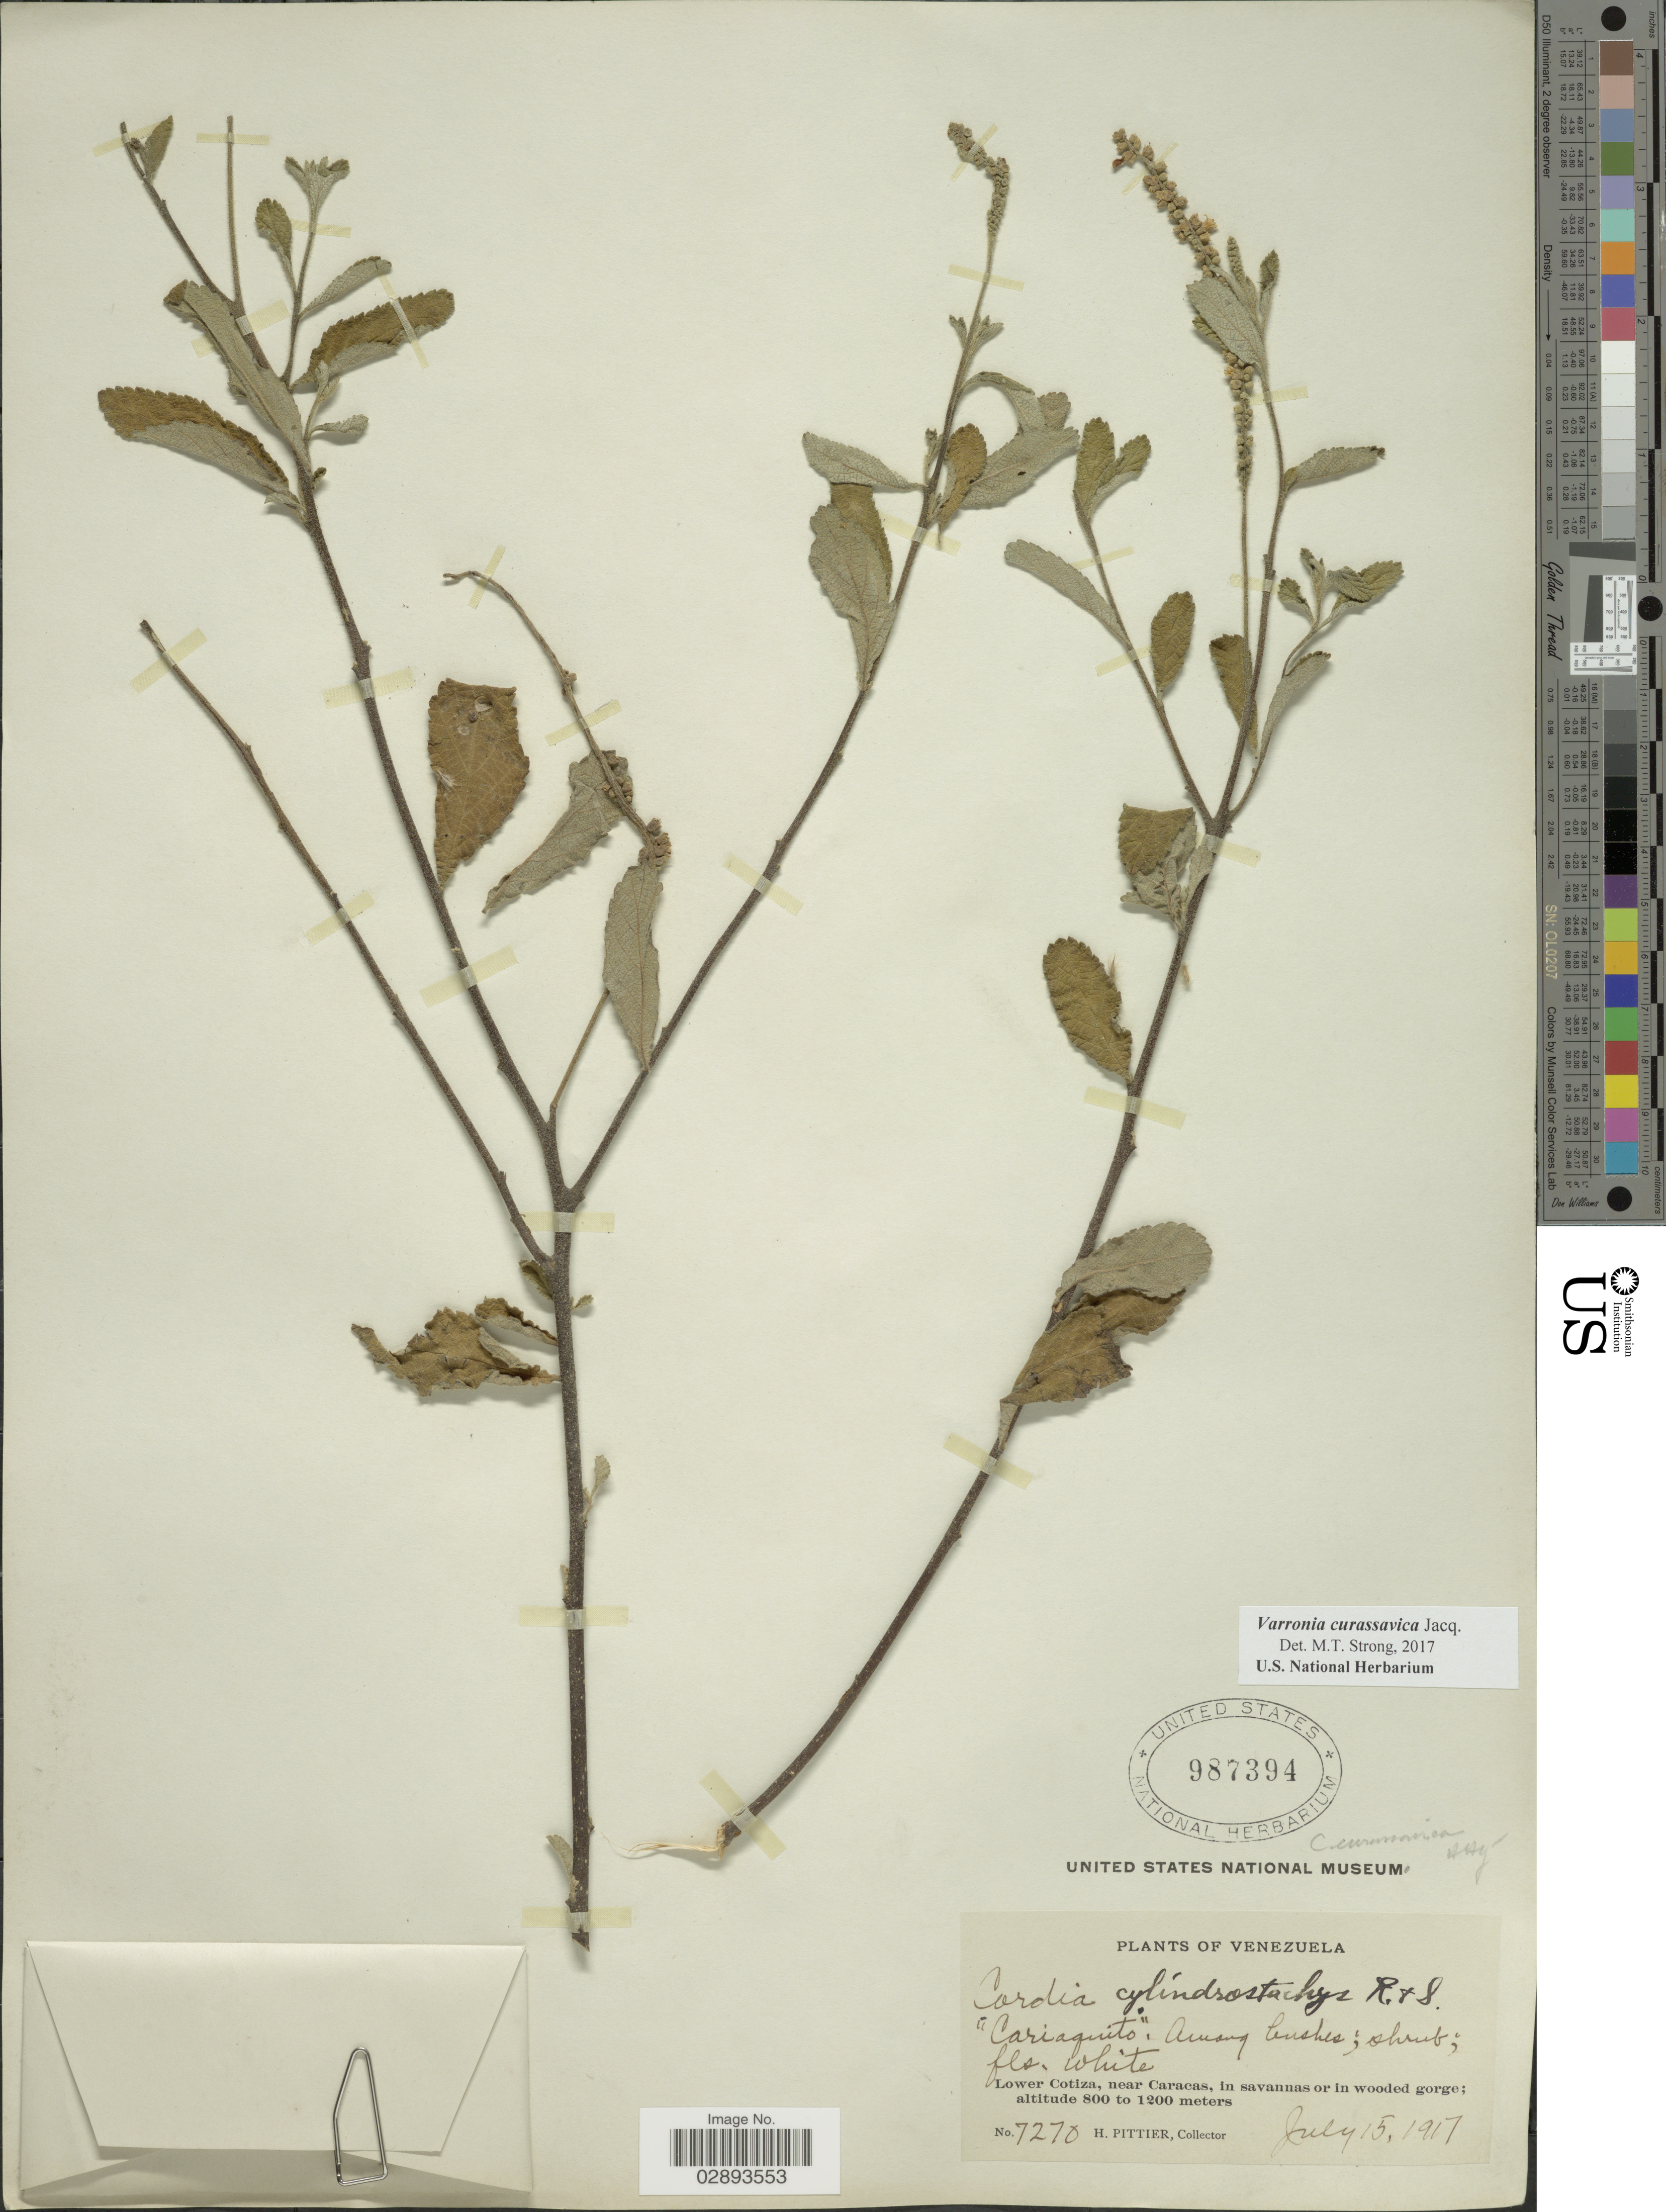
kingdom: Plantae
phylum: Tracheophyta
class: Magnoliopsida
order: Boraginales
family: Cordiaceae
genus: Varronia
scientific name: Varronia curassavica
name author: Jacq.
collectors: H. F. Pittier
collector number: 7270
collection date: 1917-07-15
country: Venezuela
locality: Lower Cotiza, near Caracas, in savannes or in wooded gorge.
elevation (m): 800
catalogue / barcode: US 987394